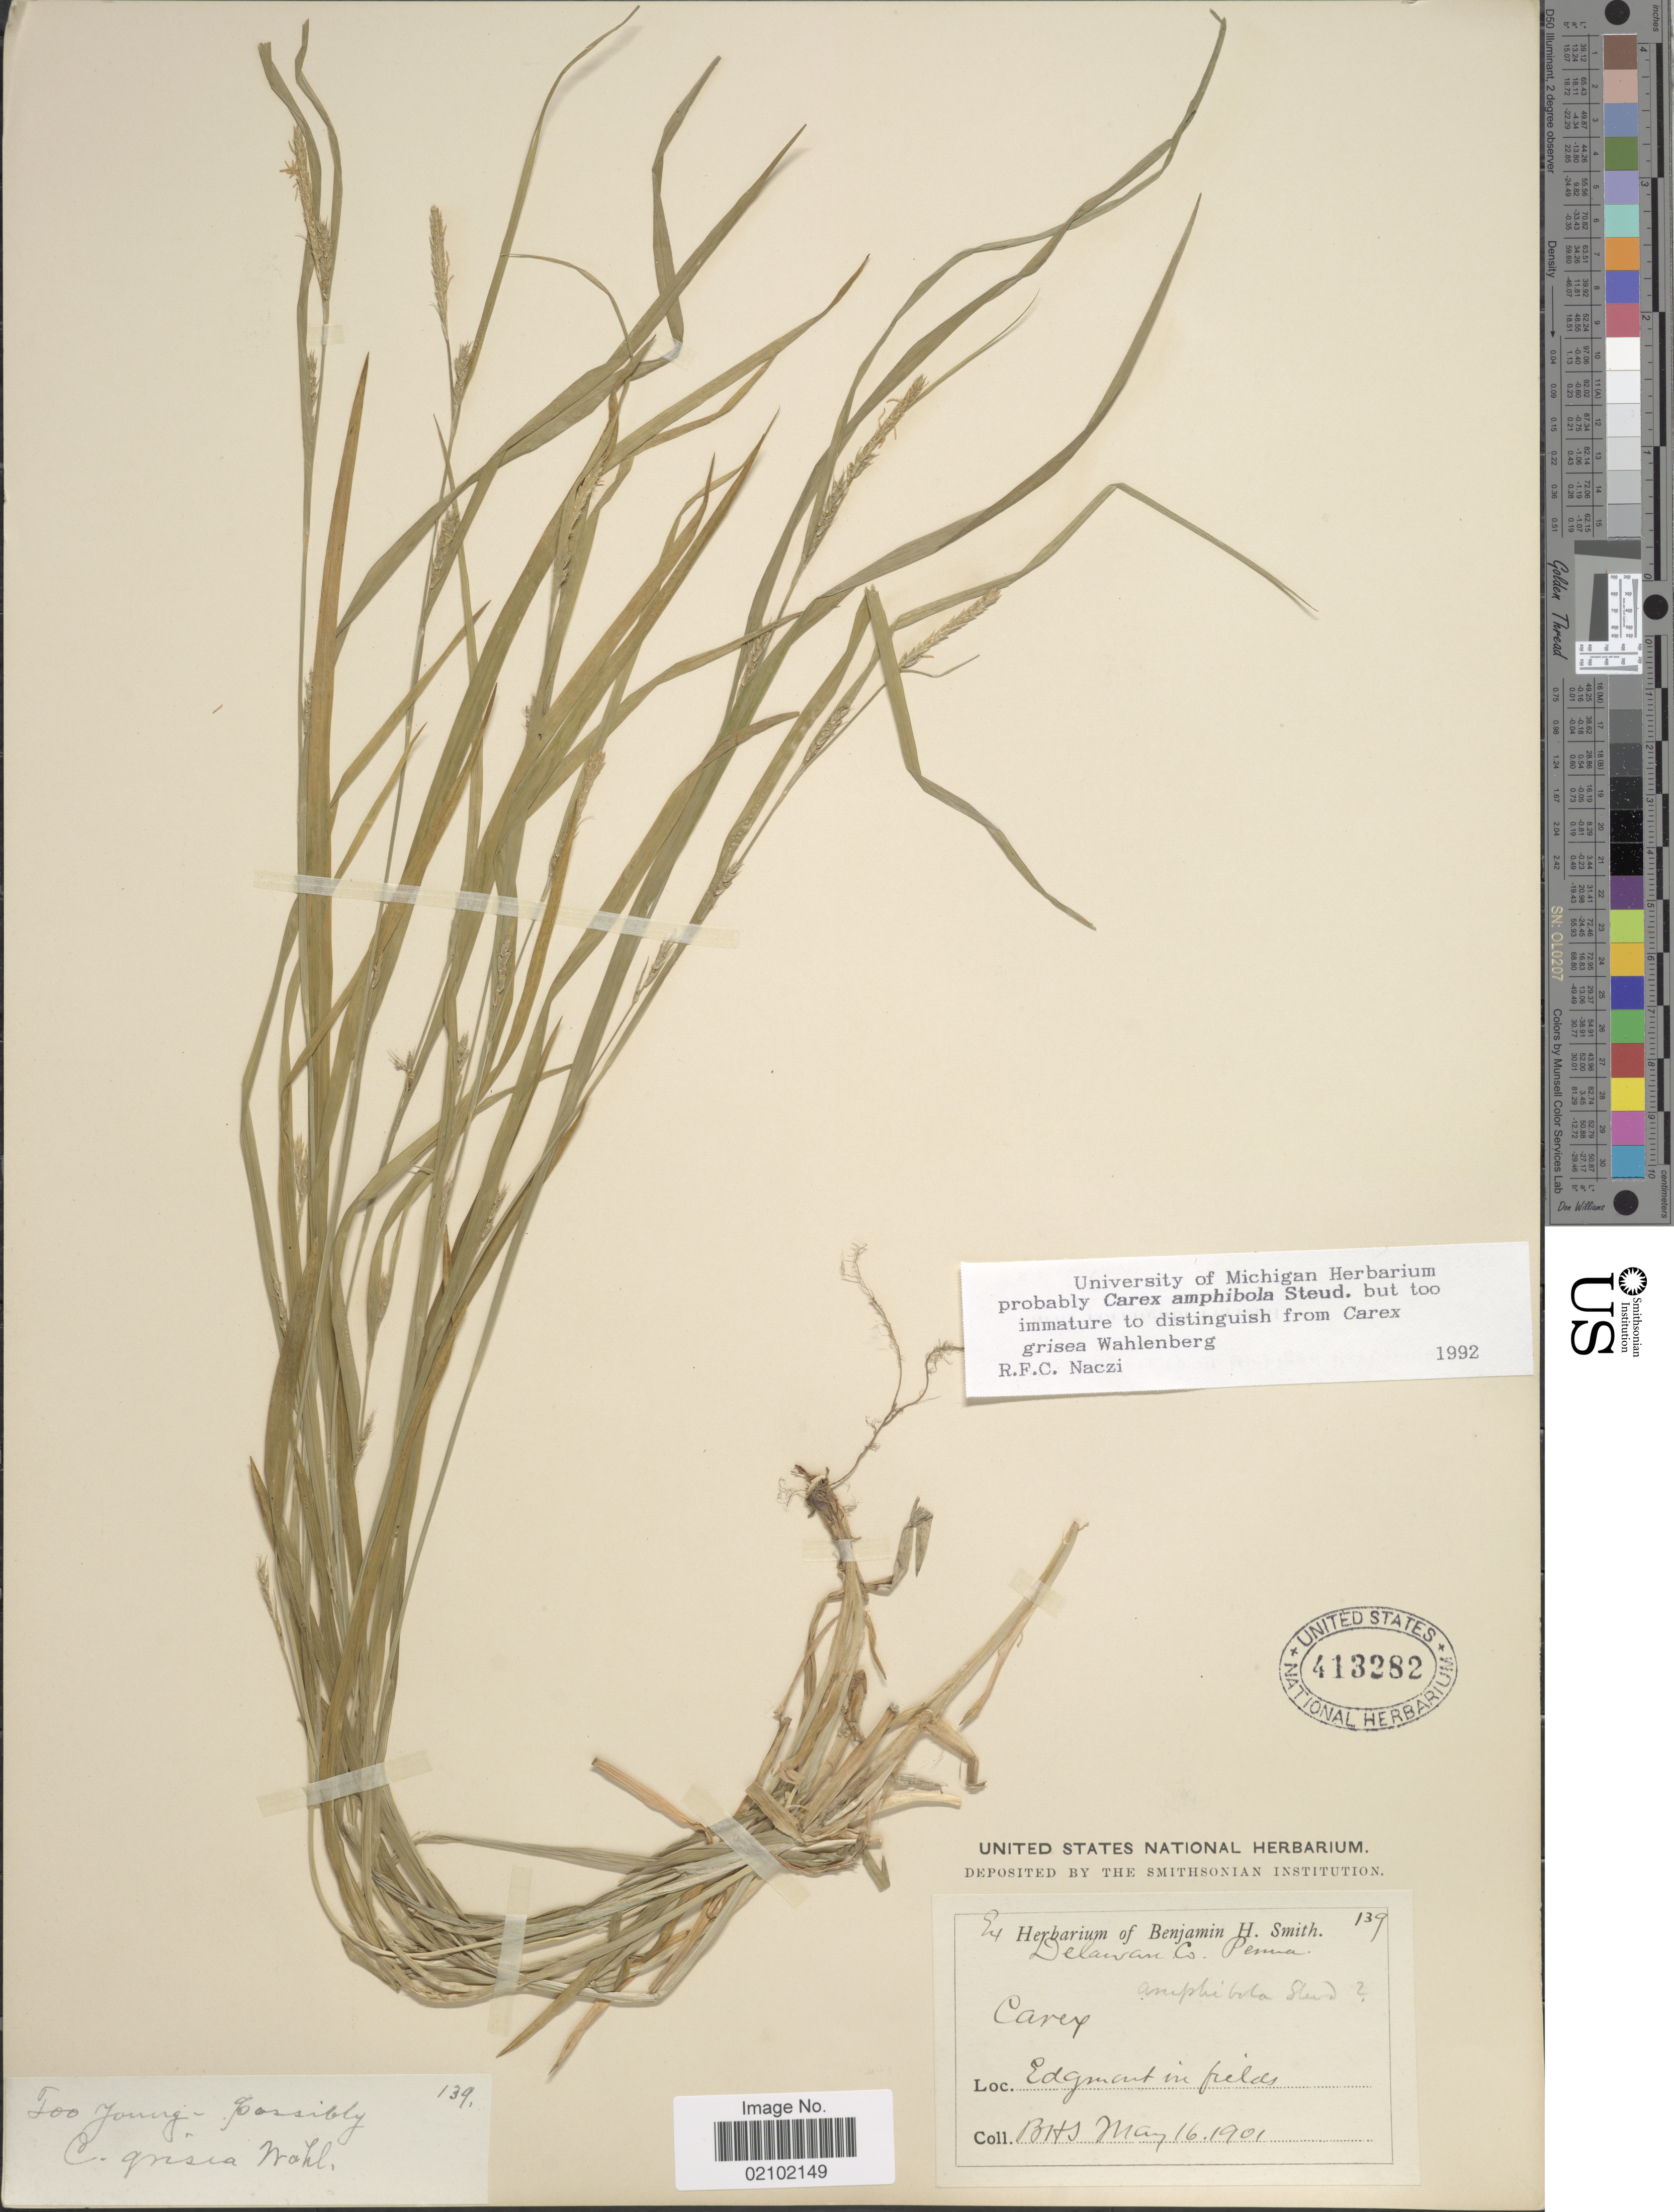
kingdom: Plantae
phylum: Tracheophyta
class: Liliopsida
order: Poales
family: Cyperaceae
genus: Carex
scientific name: Carex amphibola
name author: Steud.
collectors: B. H. Smith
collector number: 139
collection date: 1901-05-16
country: United States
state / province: Pennsylvania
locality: Delaware Co.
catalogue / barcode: US 413282